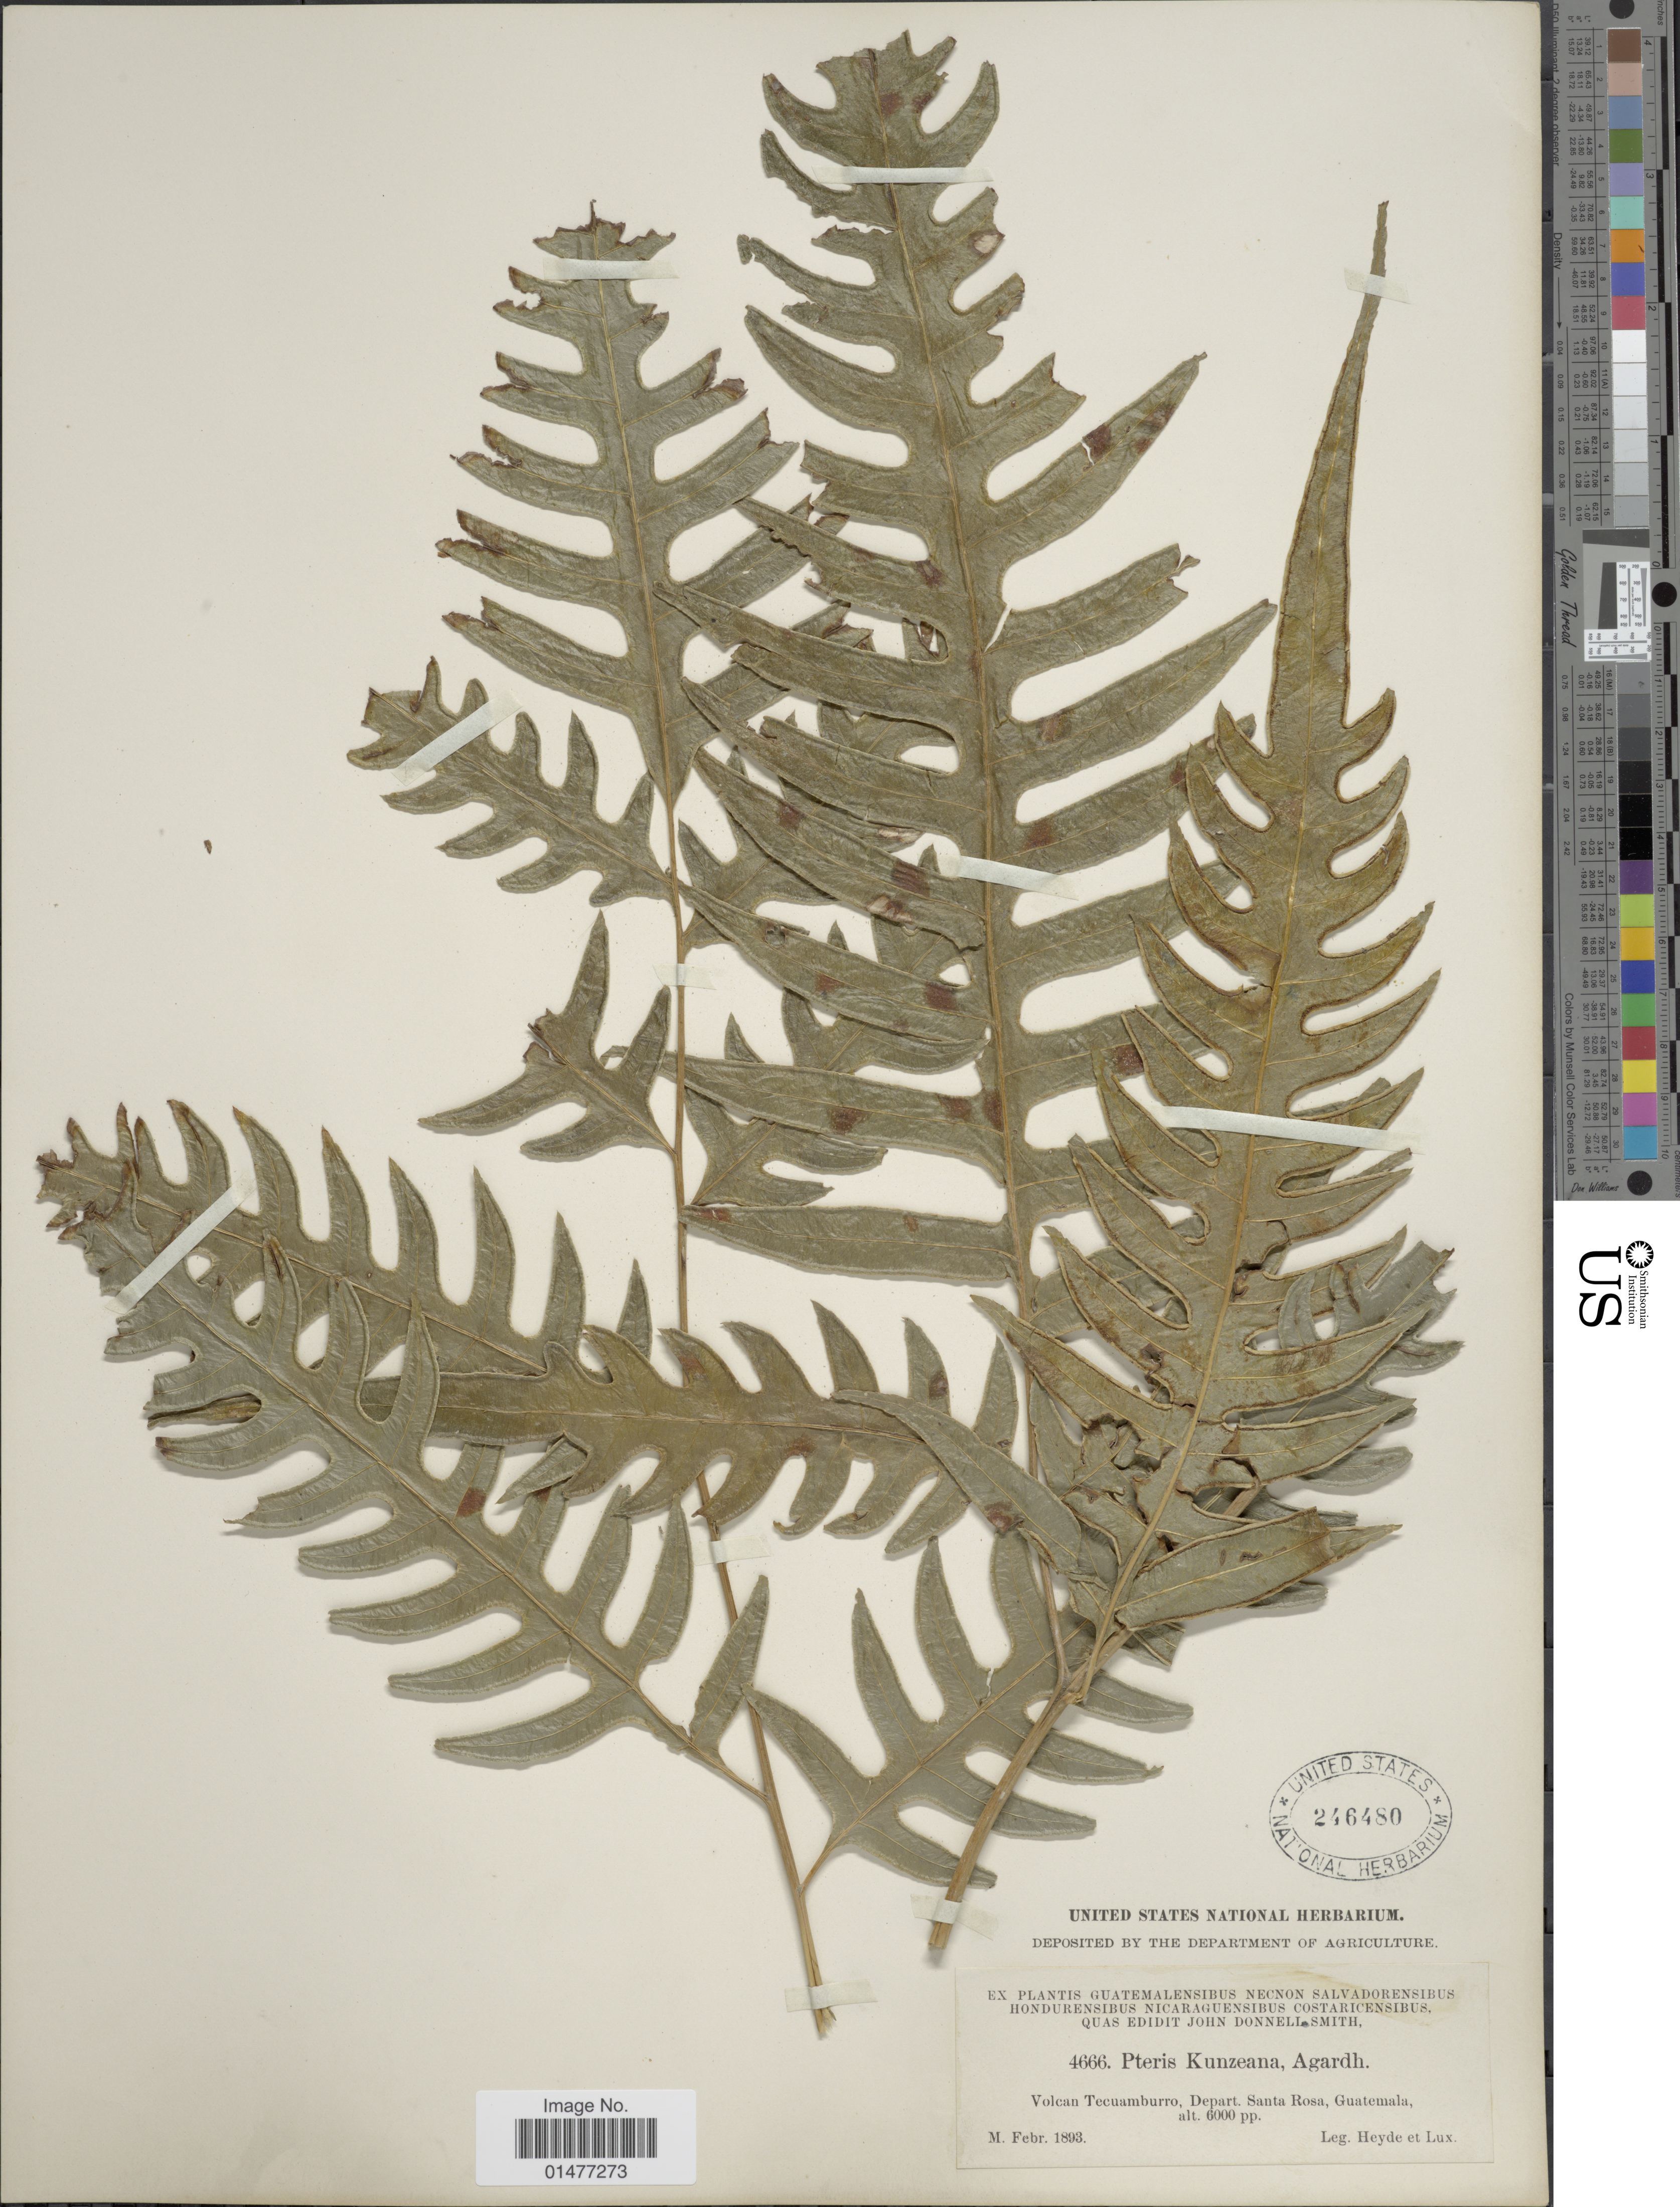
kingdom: Plantae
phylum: Tracheophyta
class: Polypodiopsida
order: Polypodiales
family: Pteridaceae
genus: Pteris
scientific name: Pteris altissima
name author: Poir.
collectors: Heyde & Lux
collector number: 4666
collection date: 1893-02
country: Guatemala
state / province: Santa Rosa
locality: Volcan Tecuamburro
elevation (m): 1829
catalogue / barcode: US 246480